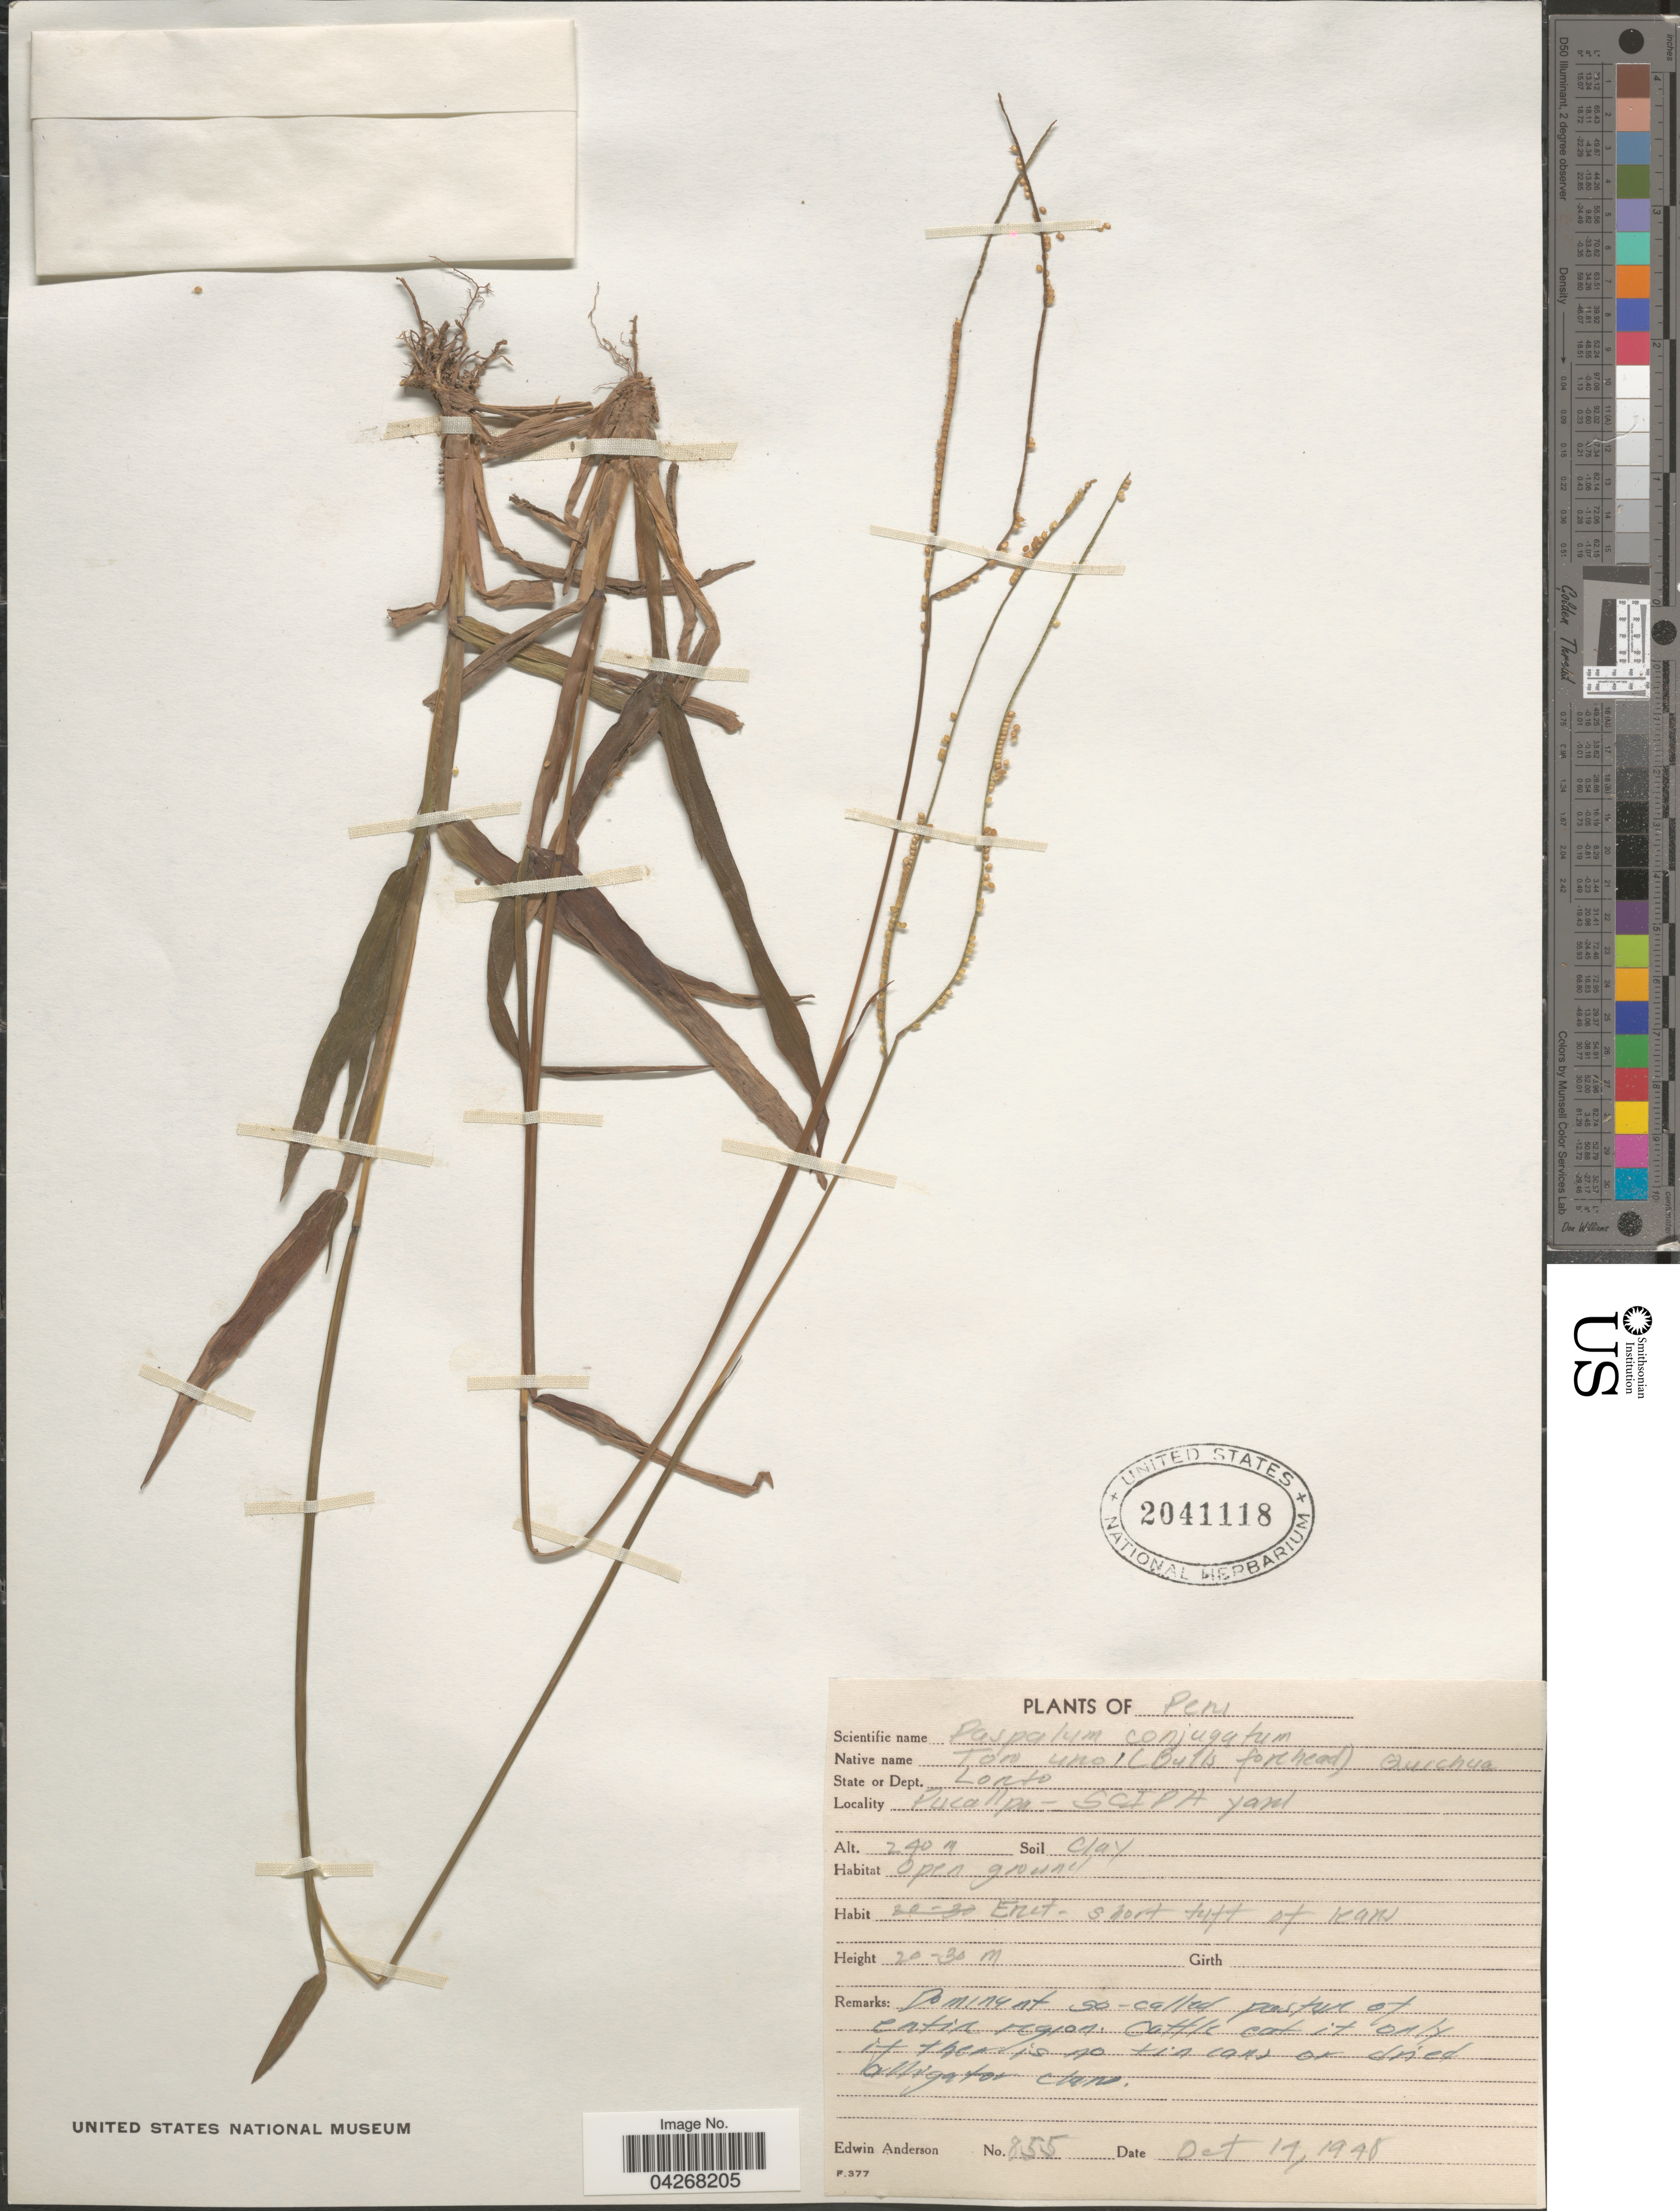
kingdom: Plantae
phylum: Tracheophyta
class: Liliopsida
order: Poales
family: Poaceae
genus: Paspalum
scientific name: Paspalum conjugatum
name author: P.J. Bergius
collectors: E. Anderson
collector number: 855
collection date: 1948-10-17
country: Peru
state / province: Loreto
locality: State or Dept. Loreto. Pucallpa - SCIPA yard.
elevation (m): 240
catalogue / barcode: US 2041118